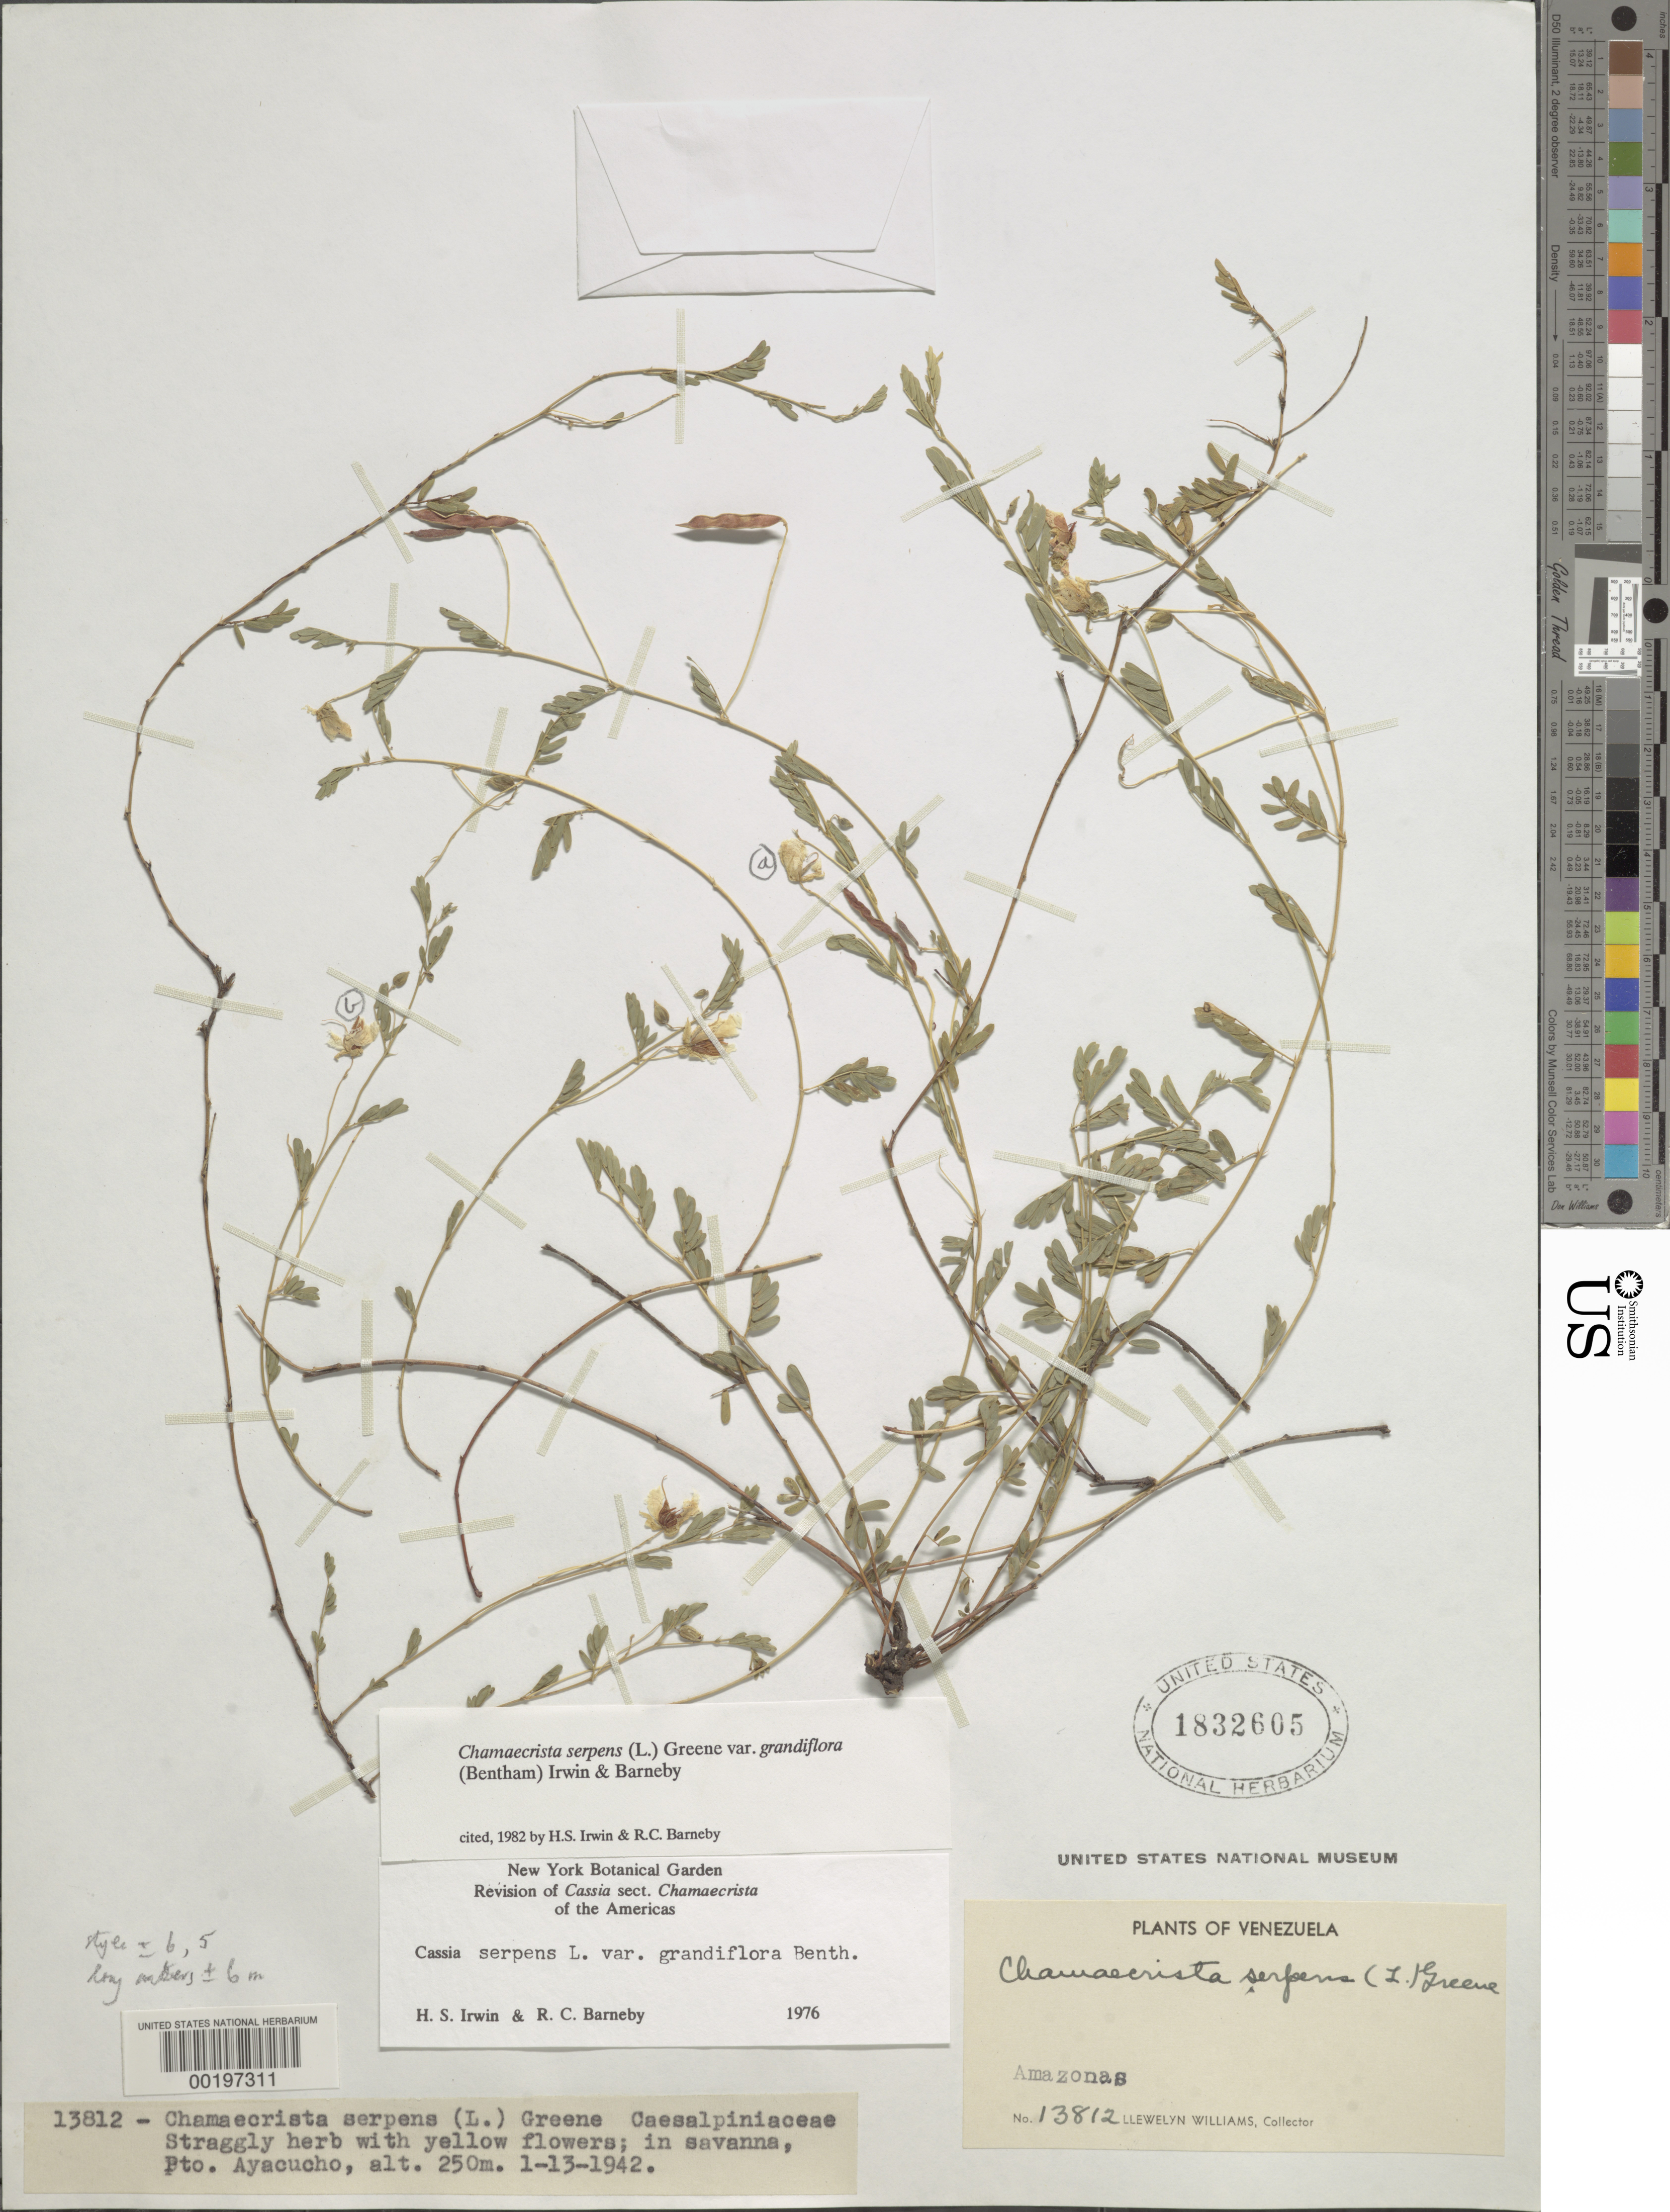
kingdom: Plantae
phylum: Tracheophyta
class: Magnoliopsida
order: Fabales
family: Fabaceae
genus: Chamaecrista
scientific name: Chamaecrista serpens var. grandiflora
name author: (Benth.) H.S. Irwin & Barneby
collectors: Ll. Williams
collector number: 13812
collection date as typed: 13 Jan 1942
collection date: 1942-01-13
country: Venezuela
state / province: Amazonas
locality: Pto. ayacucho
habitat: In savanna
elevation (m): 250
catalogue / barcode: US 1832605